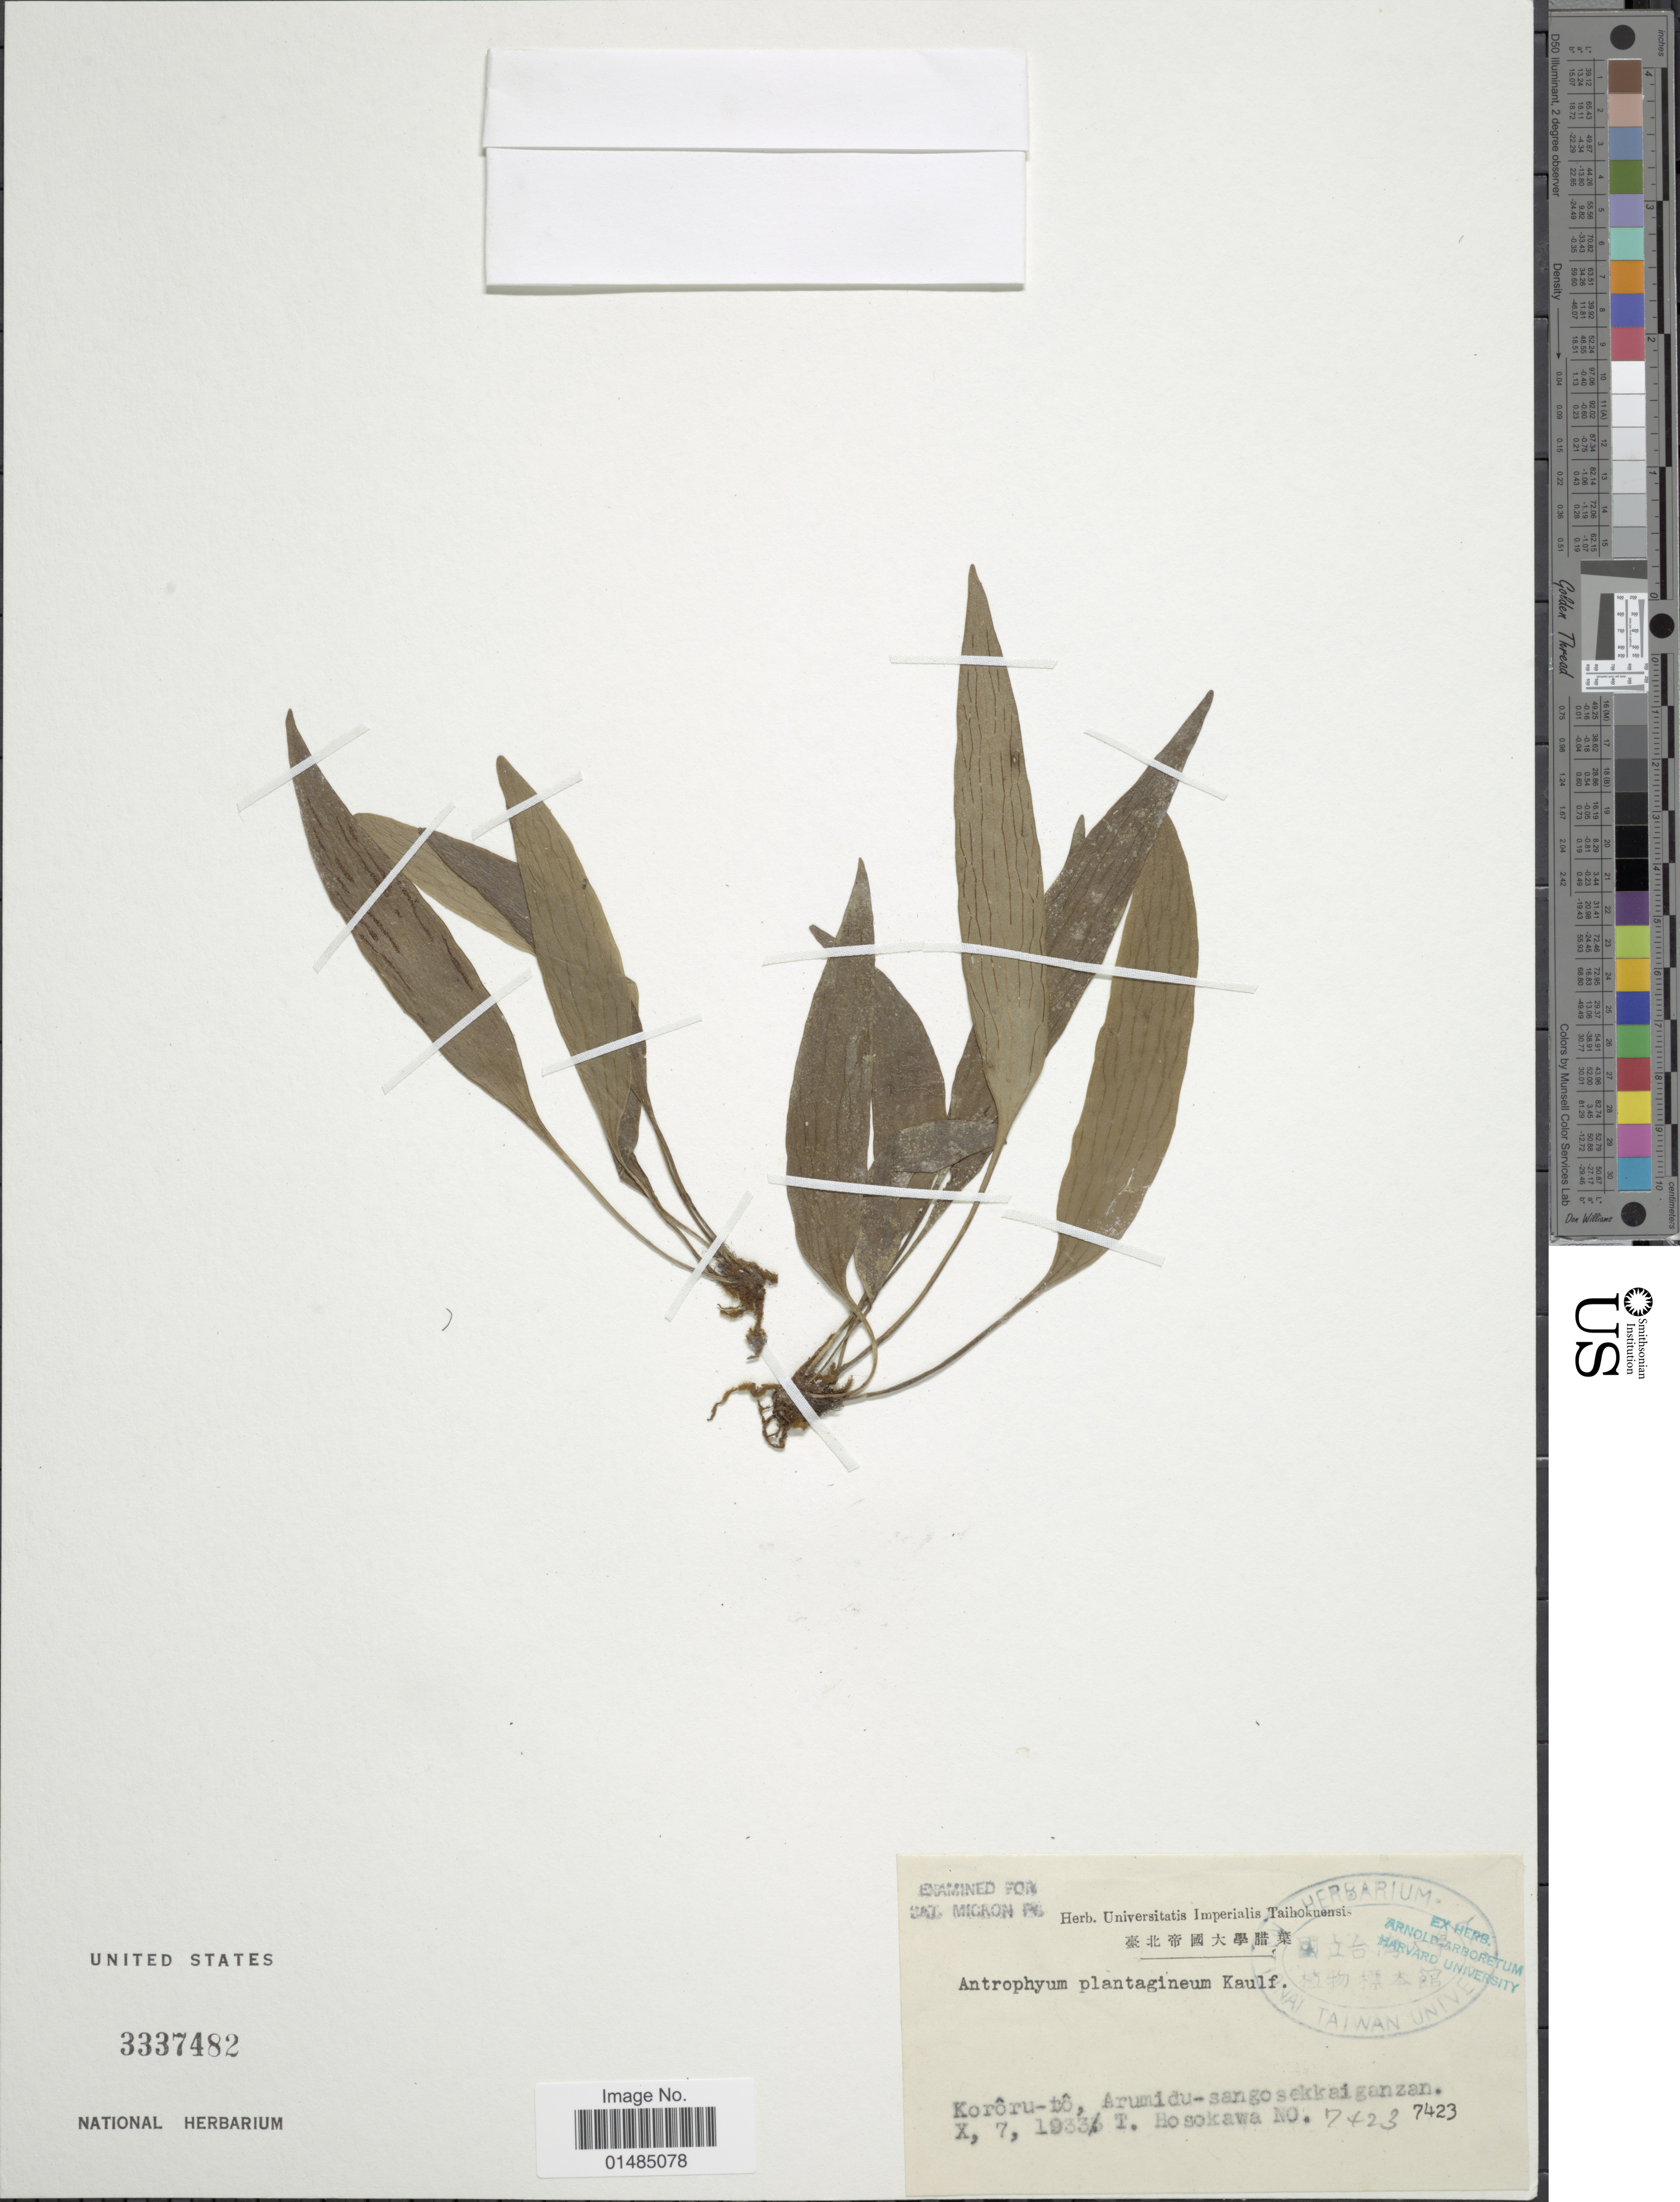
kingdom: Plantae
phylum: Tracheophyta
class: Polypodiopsida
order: Polypodiales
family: Pteridaceae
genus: Antrophyum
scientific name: Antrophyum plantagineum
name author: (Cav.) Kaulf.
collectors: T. Hosokawa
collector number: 7423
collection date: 1933-10-07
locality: Kororu-bo, Arumidu-sangosekkaiganzan [interpreted]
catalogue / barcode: US 3337482